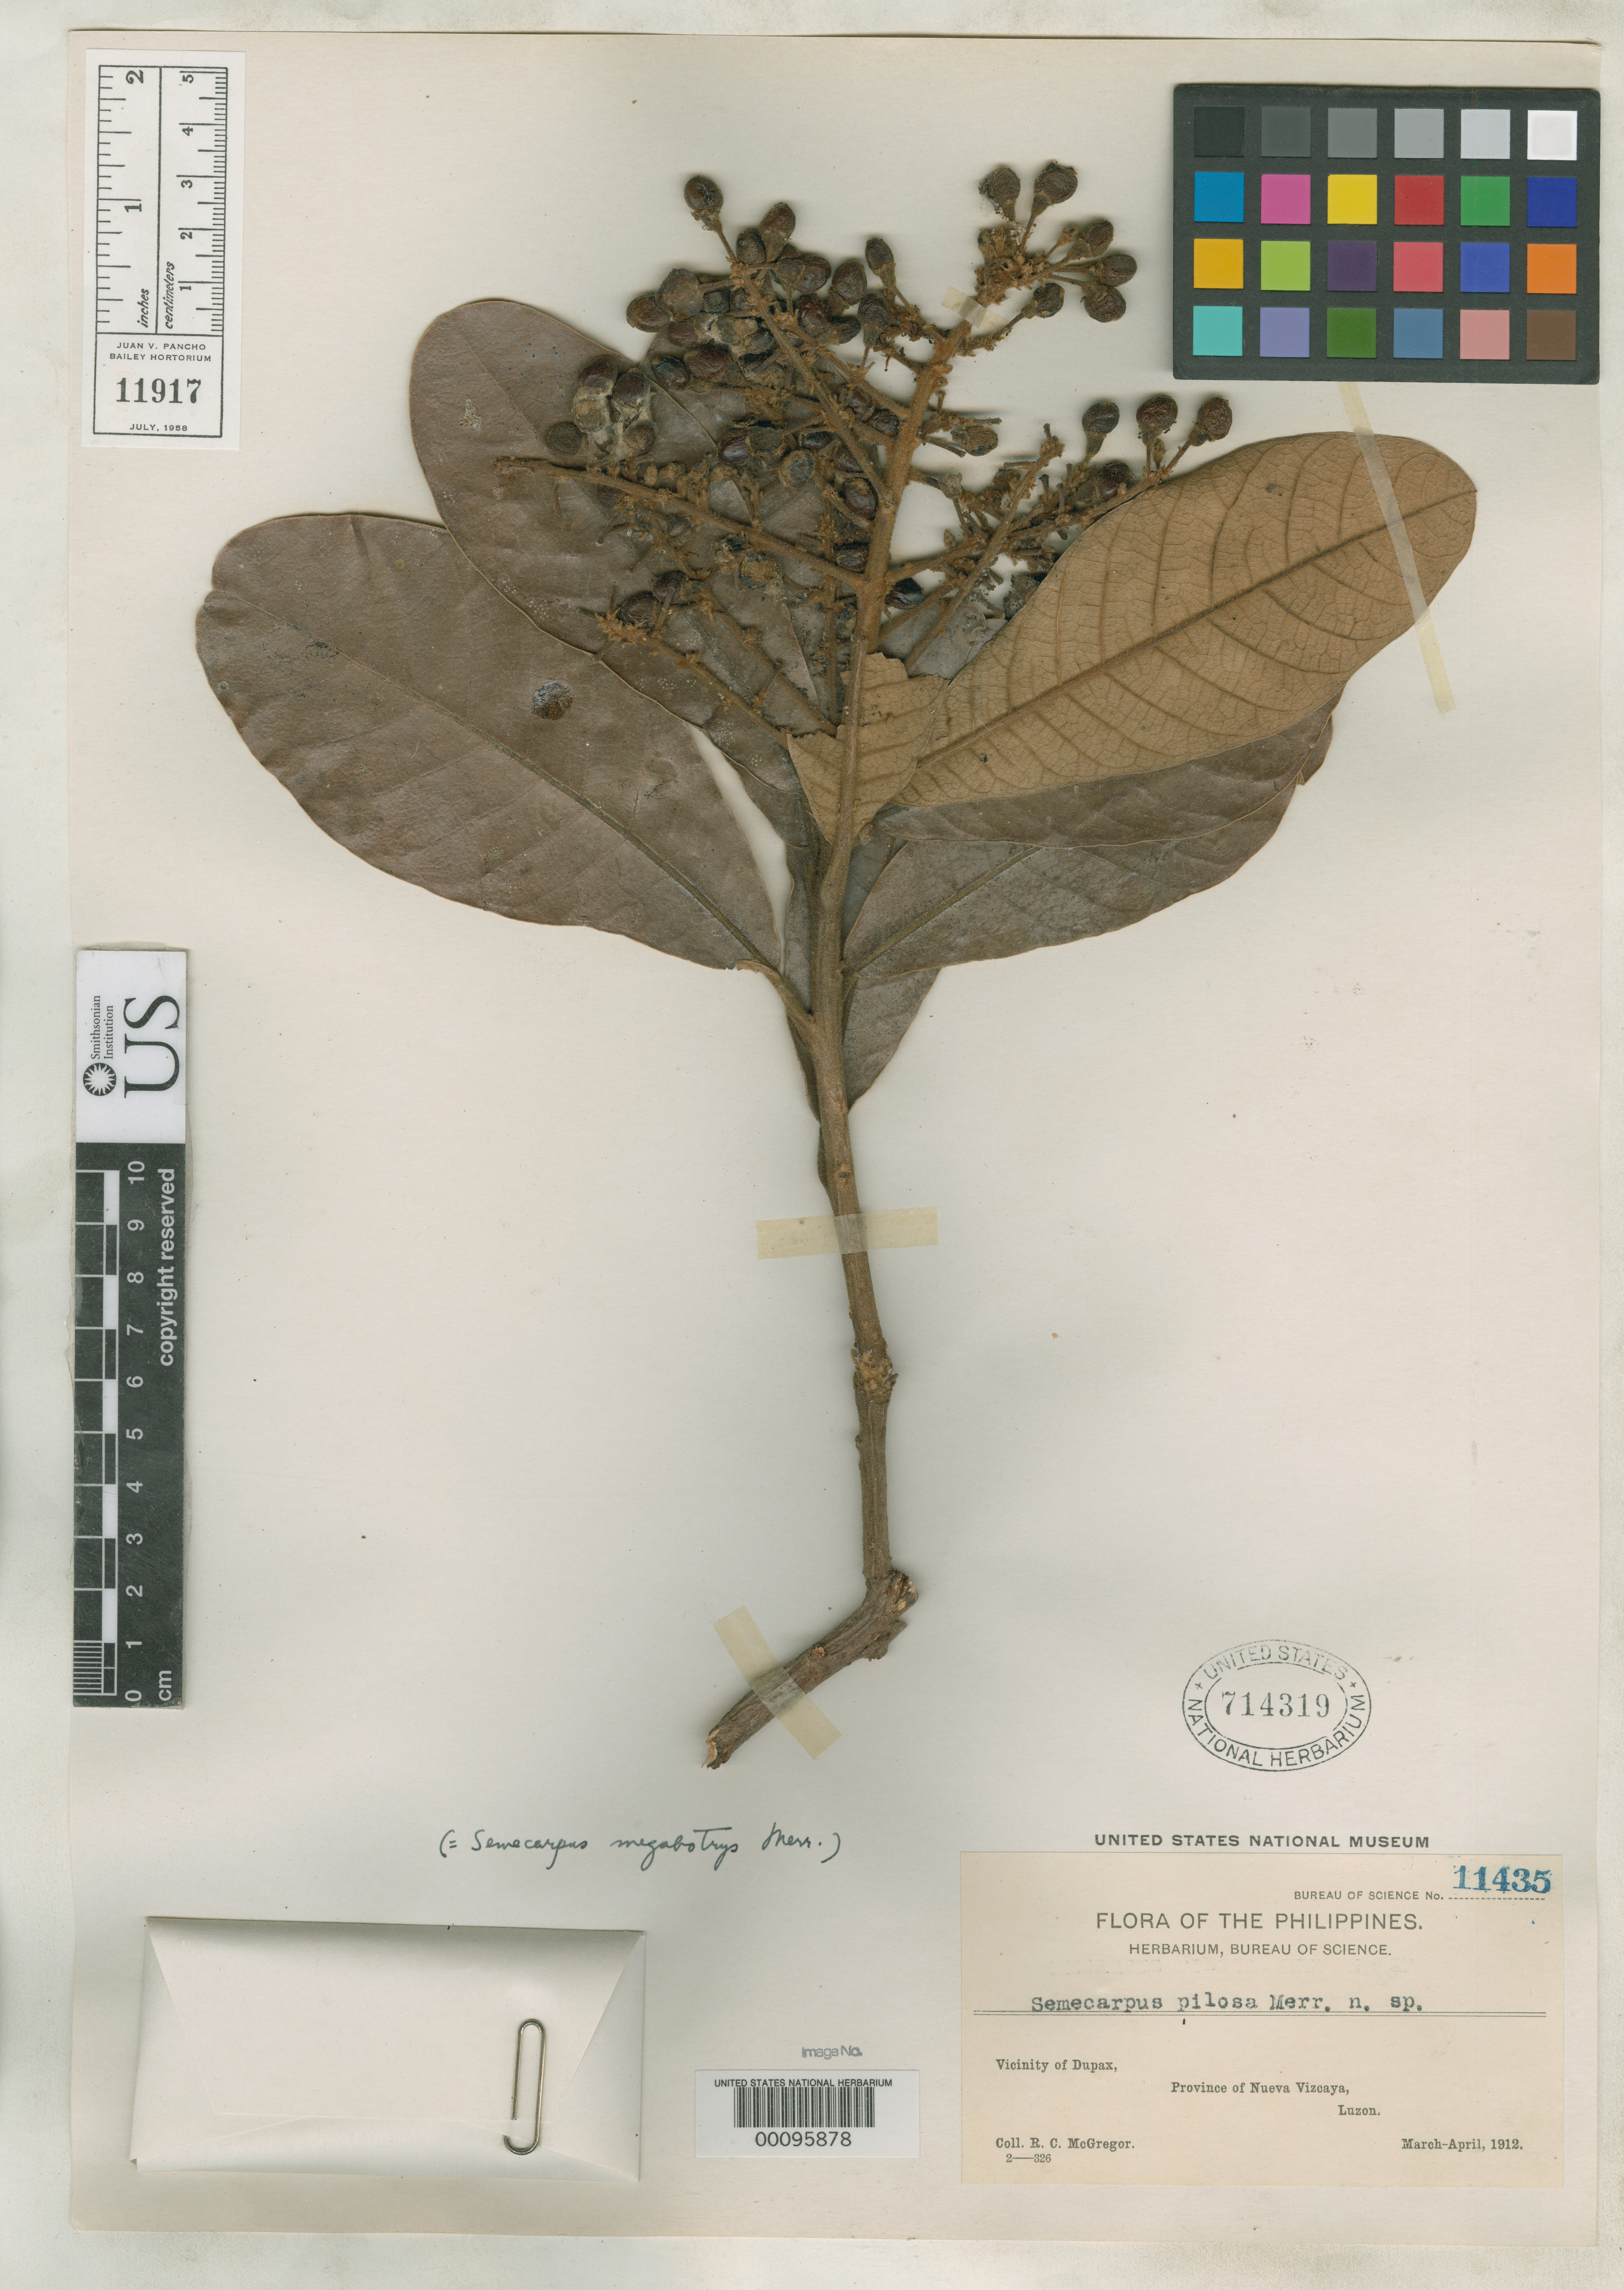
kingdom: Plantae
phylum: Tracheophyta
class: Magnoliopsida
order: Sapindales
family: Anacardiaceae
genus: Semecarpus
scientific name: Semecarpus pilosus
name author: Merr.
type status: Isotype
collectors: R. C. McGregor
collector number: Bur. Sci. 11435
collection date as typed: Mar 1912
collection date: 1912-03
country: Philippines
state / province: Cagayan Valley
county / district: Nueva Vizcaya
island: Luzon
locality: Dupax.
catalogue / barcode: US 714319